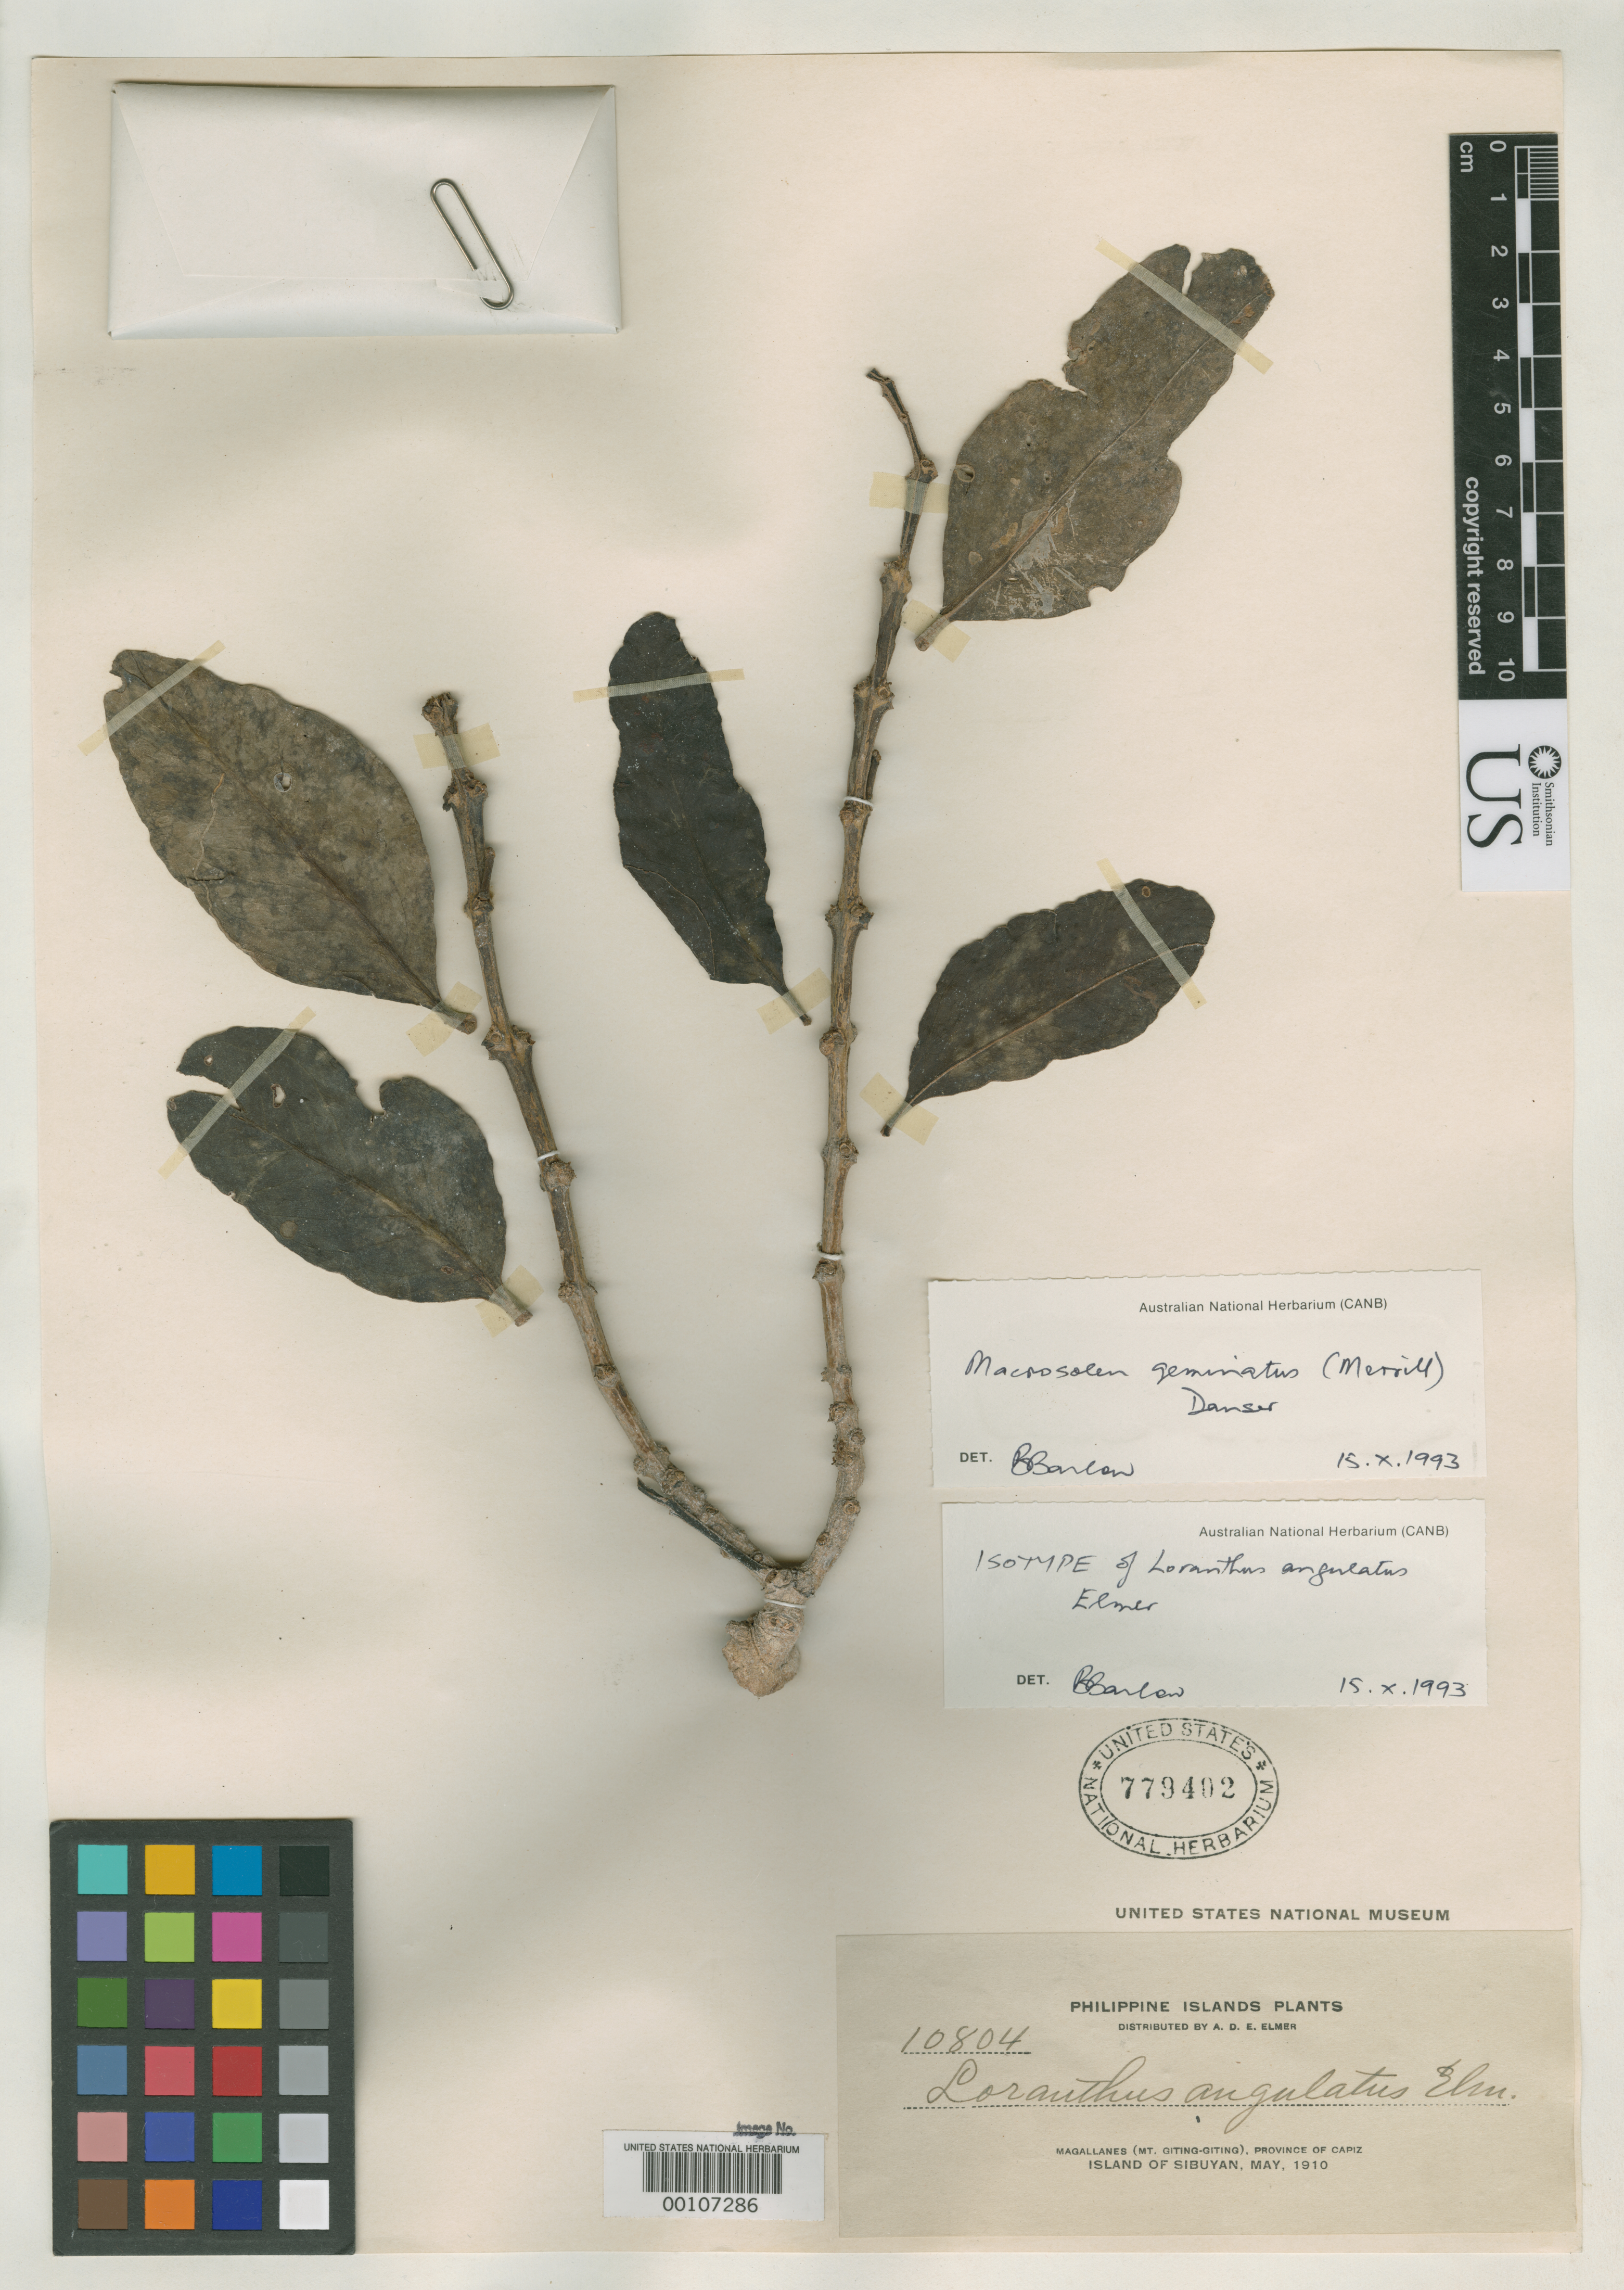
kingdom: Plantae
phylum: Tracheophyta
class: Magnoliopsida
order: Santalales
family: Loranthaceae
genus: Loranthus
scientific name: Loranthus angulatus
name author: Elmer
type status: Isotype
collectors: A. D. E. Elmer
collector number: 10804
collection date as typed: May 1910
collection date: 1910-05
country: Philippines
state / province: Mimaropa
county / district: Romblon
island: Sibuyan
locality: Magallanes, Mt. Giting-Giting.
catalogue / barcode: US 779402